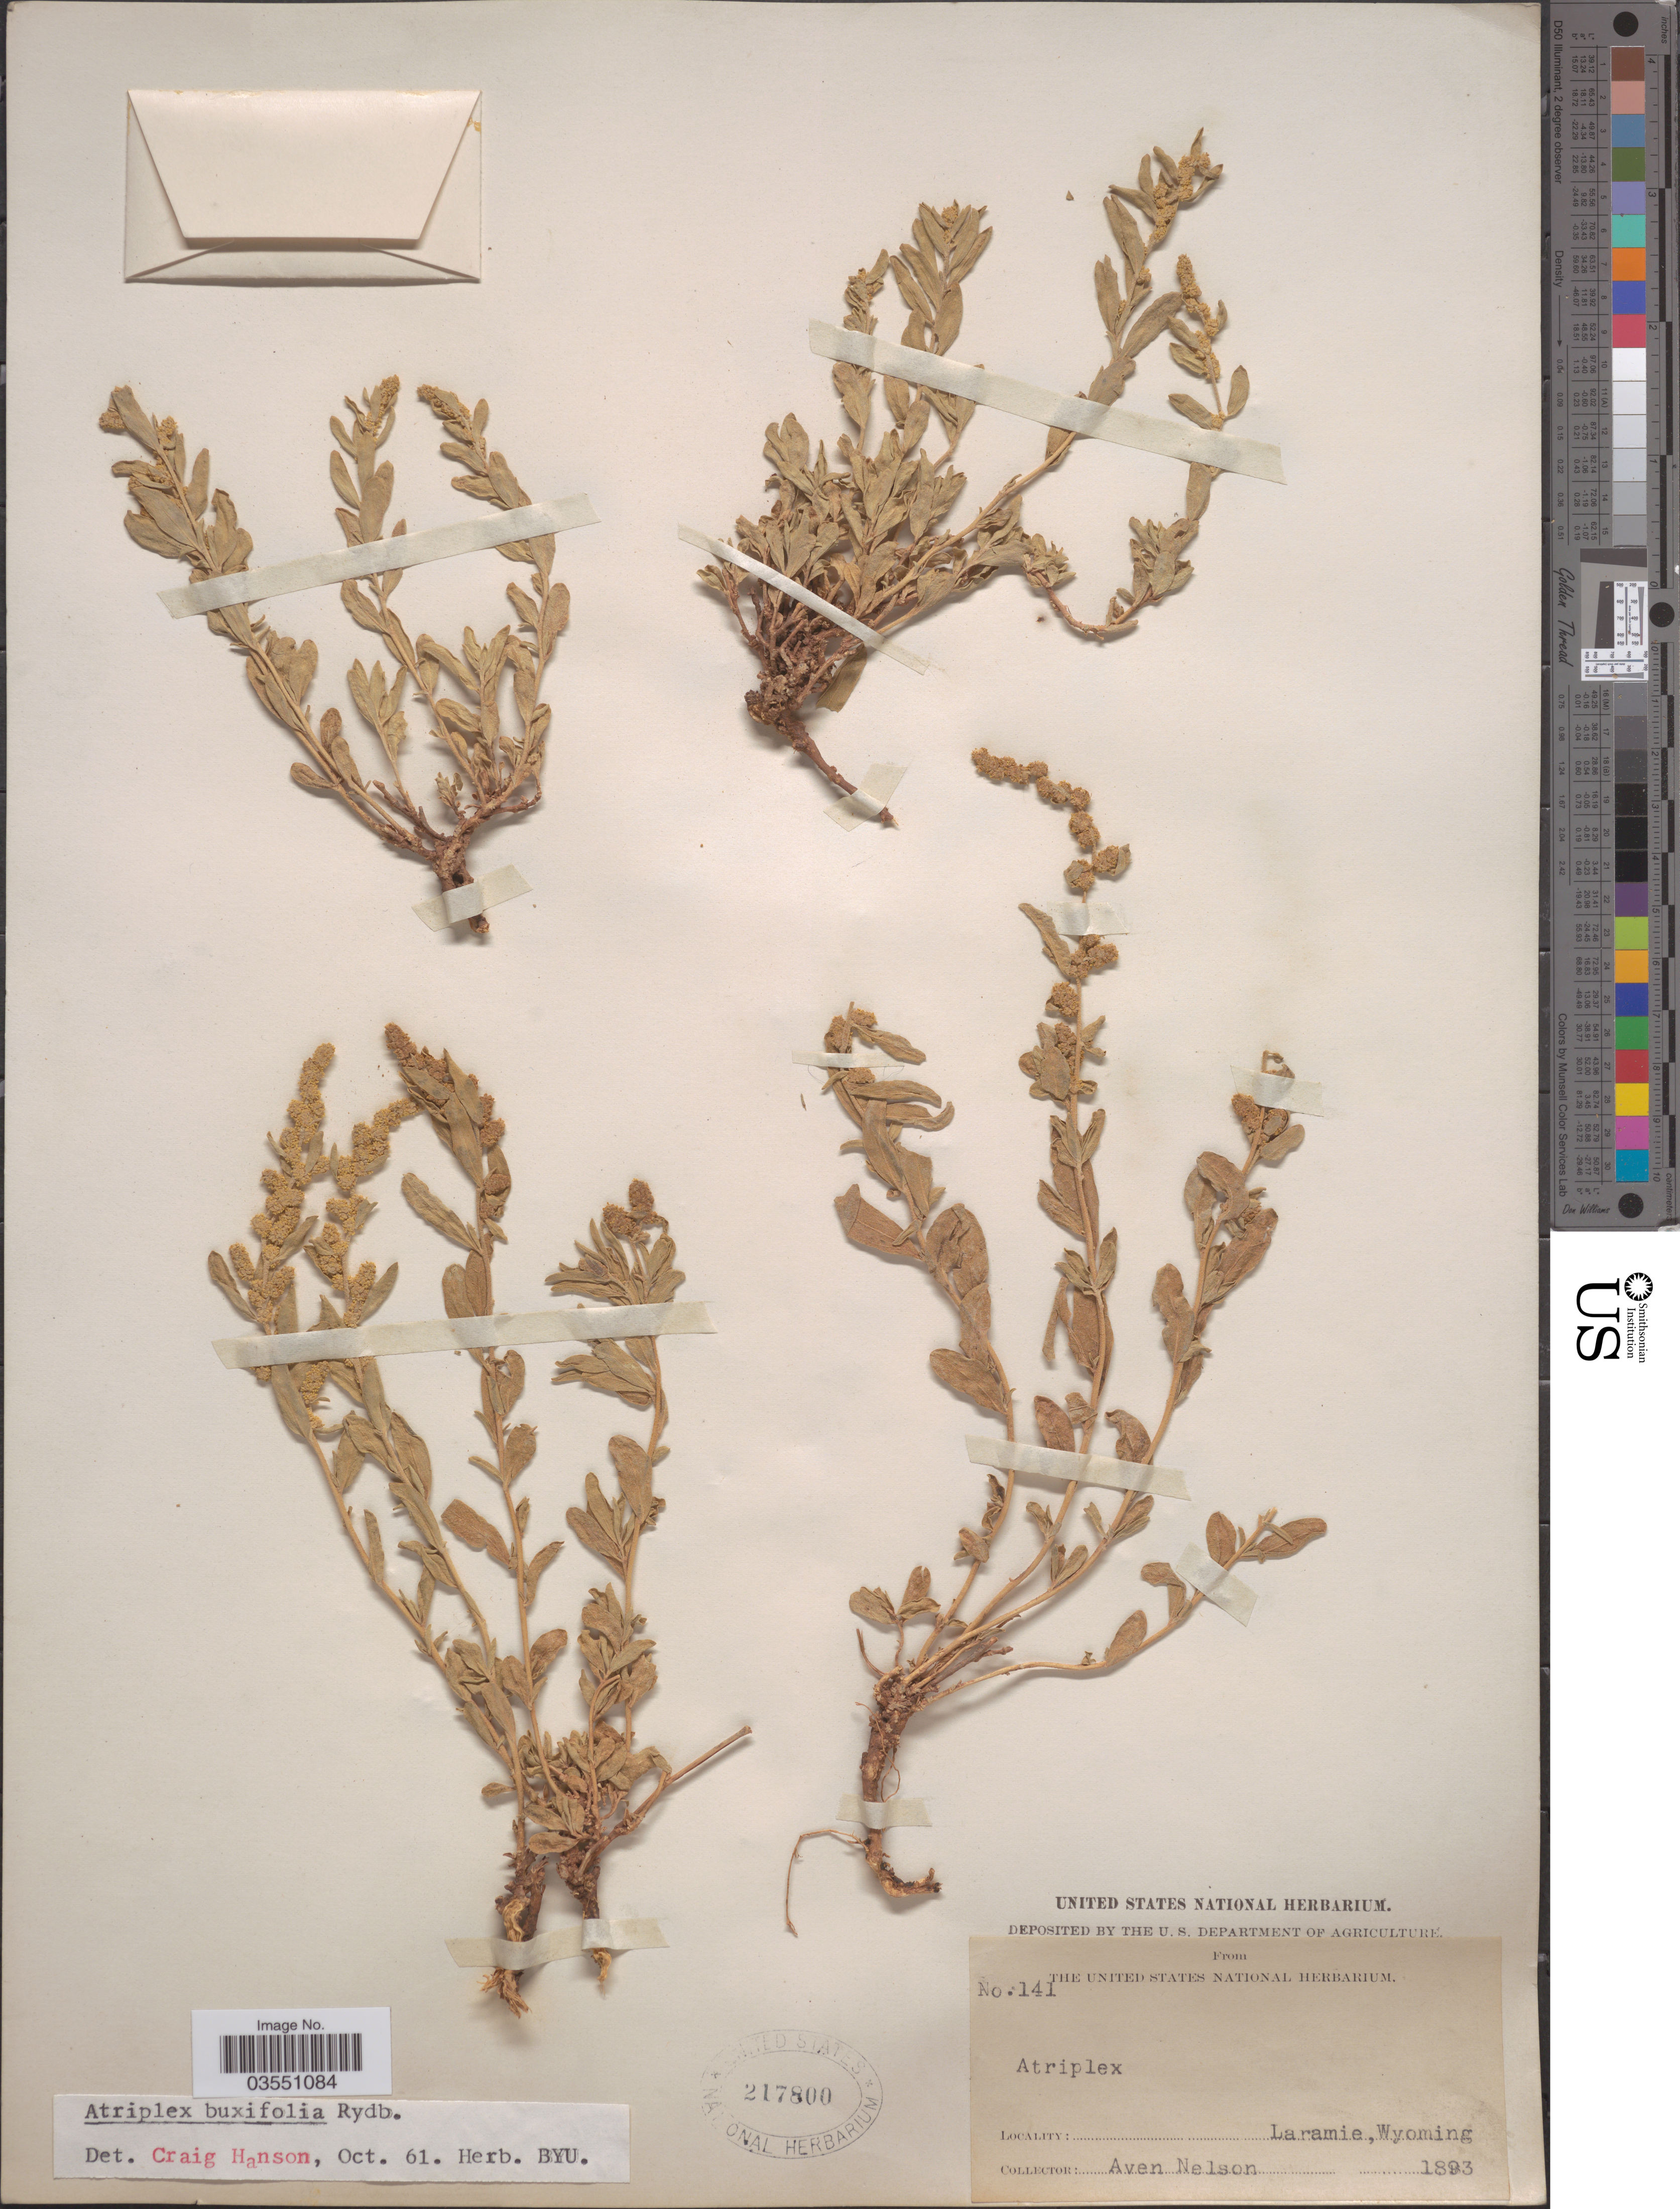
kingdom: Plantae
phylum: Tracheophyta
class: Magnoliopsida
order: Caryophyllales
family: Amaranthaceae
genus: Atriplex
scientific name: Atriplex buxifolia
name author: Rydb.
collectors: A. Nelson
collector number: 141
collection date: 1893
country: United States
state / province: Wyoming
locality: Laramie.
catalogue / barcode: US 217800